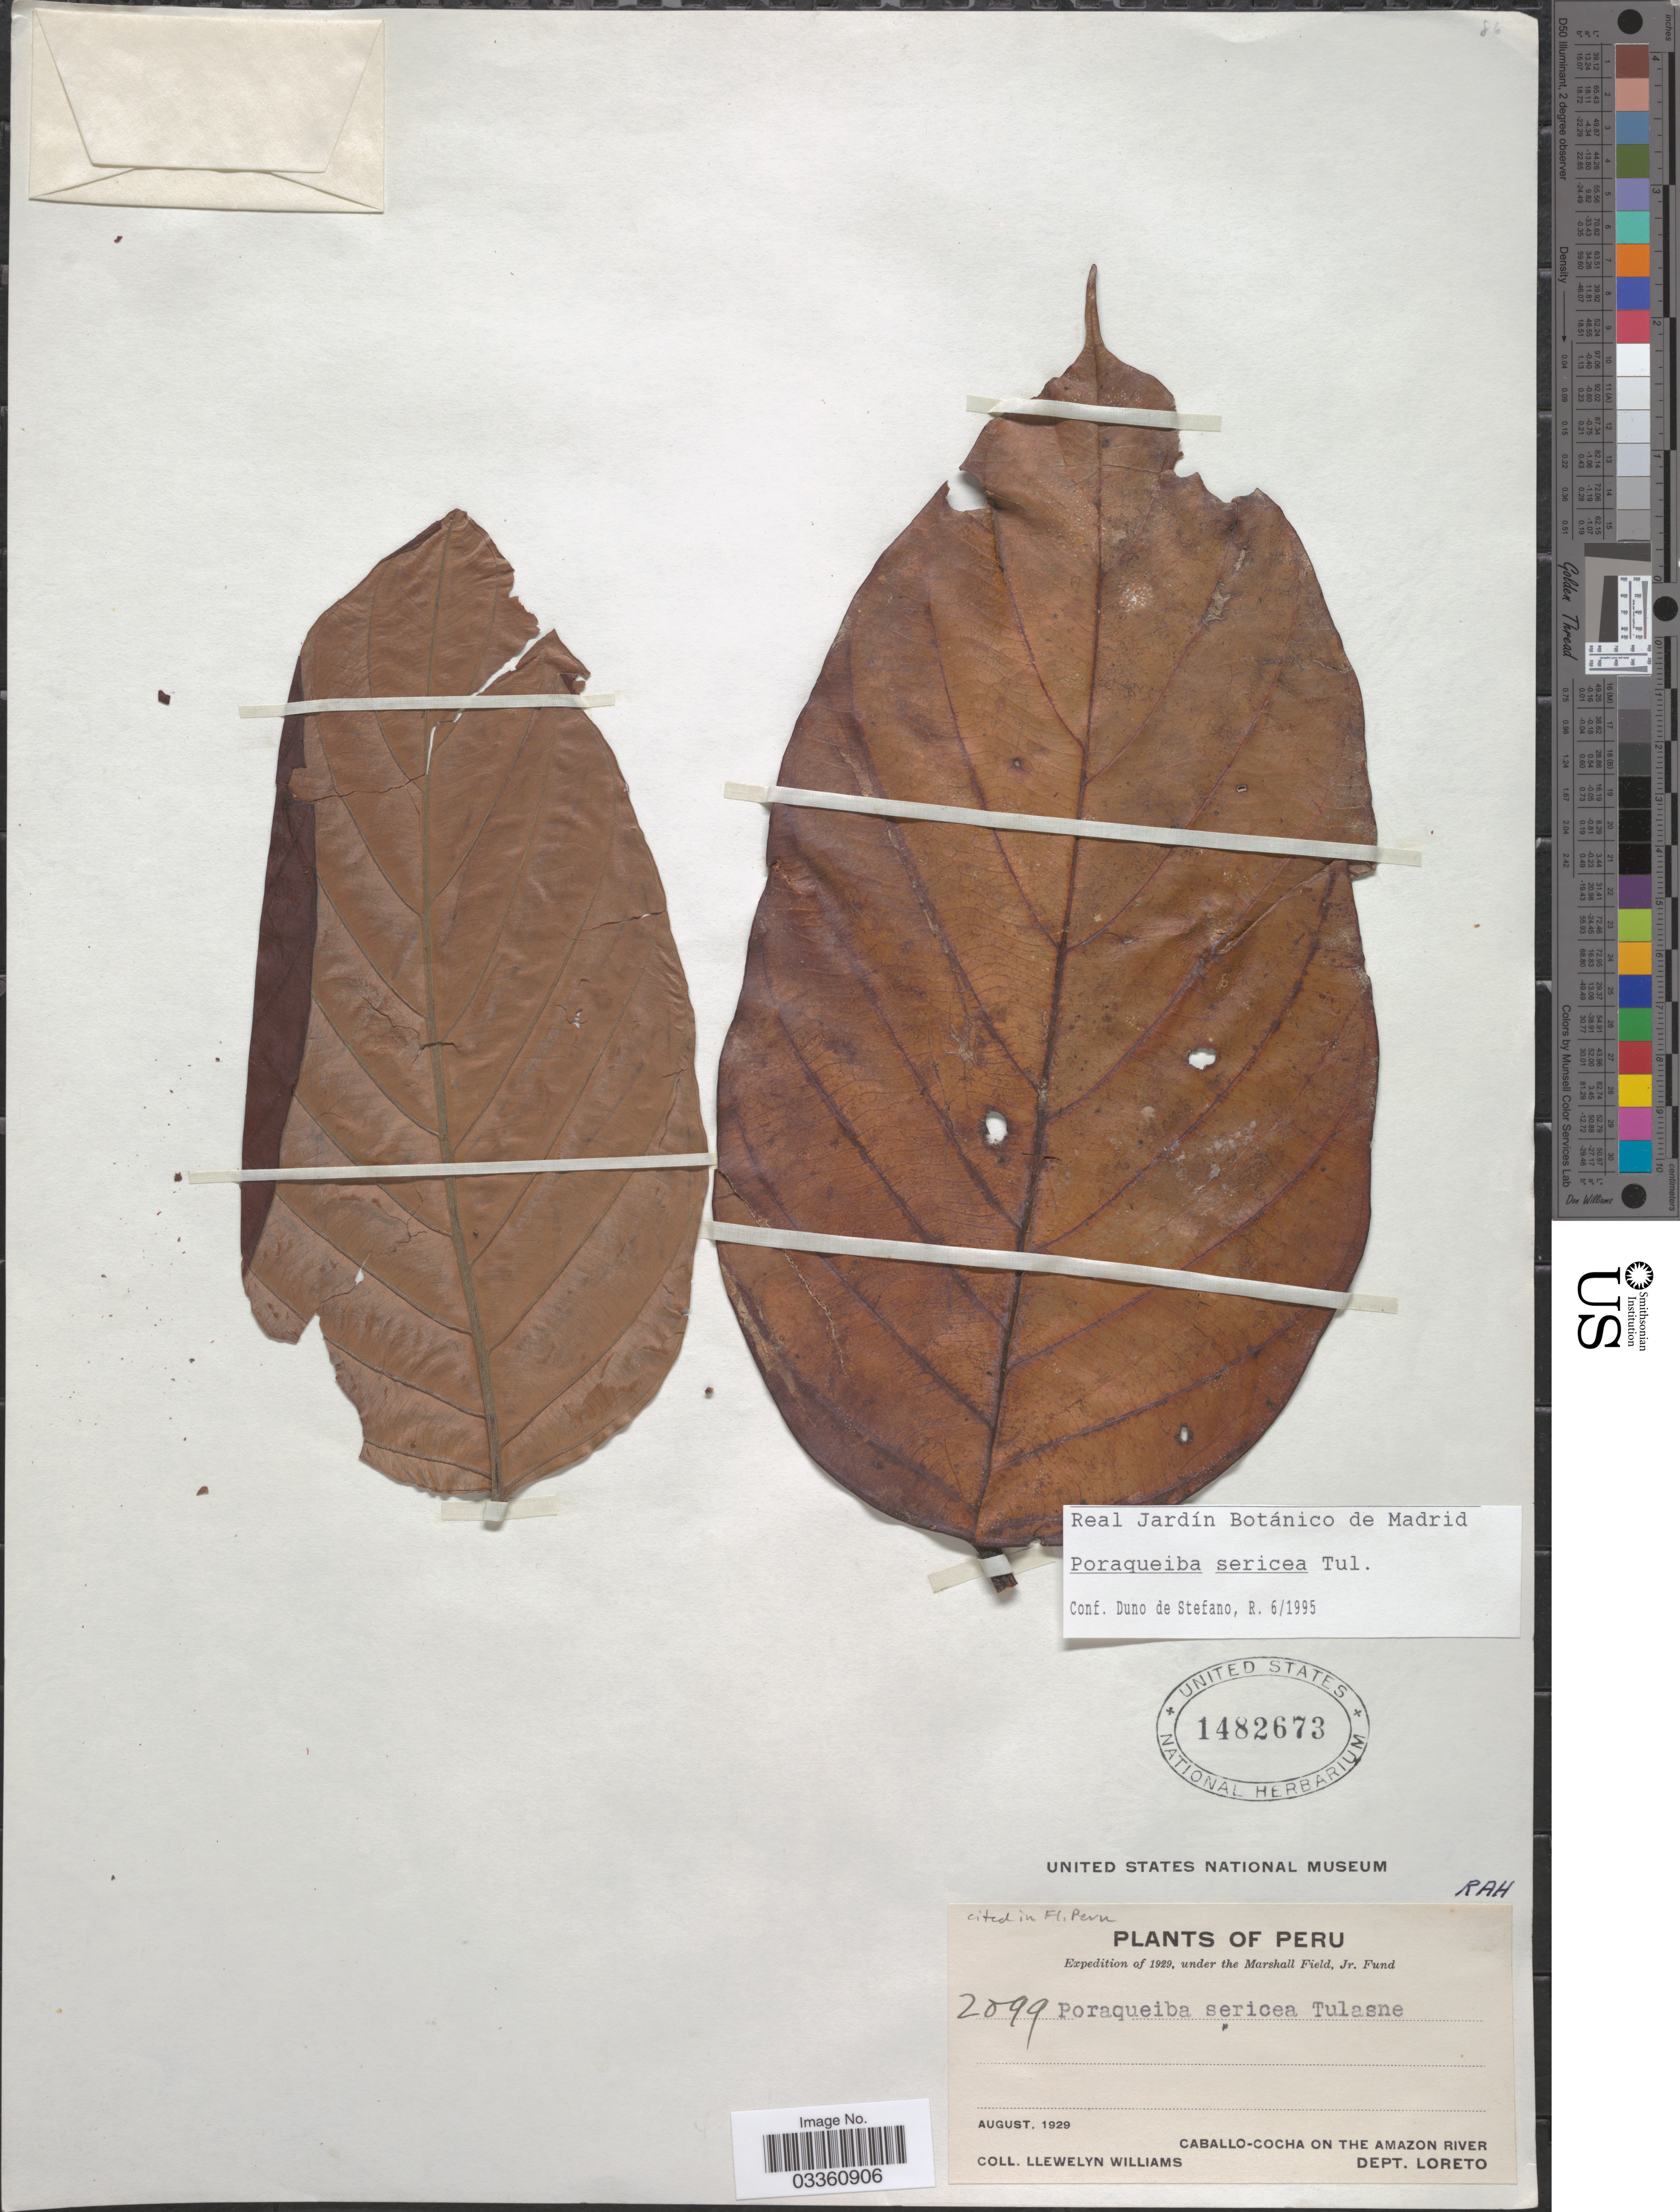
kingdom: Plantae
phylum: Tracheophyta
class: Magnoliopsida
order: Metteniusales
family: Metteniusaceae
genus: Poraqueiba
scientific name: Poraqueiba sericea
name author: Tul.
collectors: Ll. Williams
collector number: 2099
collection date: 1929-08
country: Peru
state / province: Loreto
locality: Caballo-Cocha on the Amazon River. Dept. Loreto.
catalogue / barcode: US 1482673